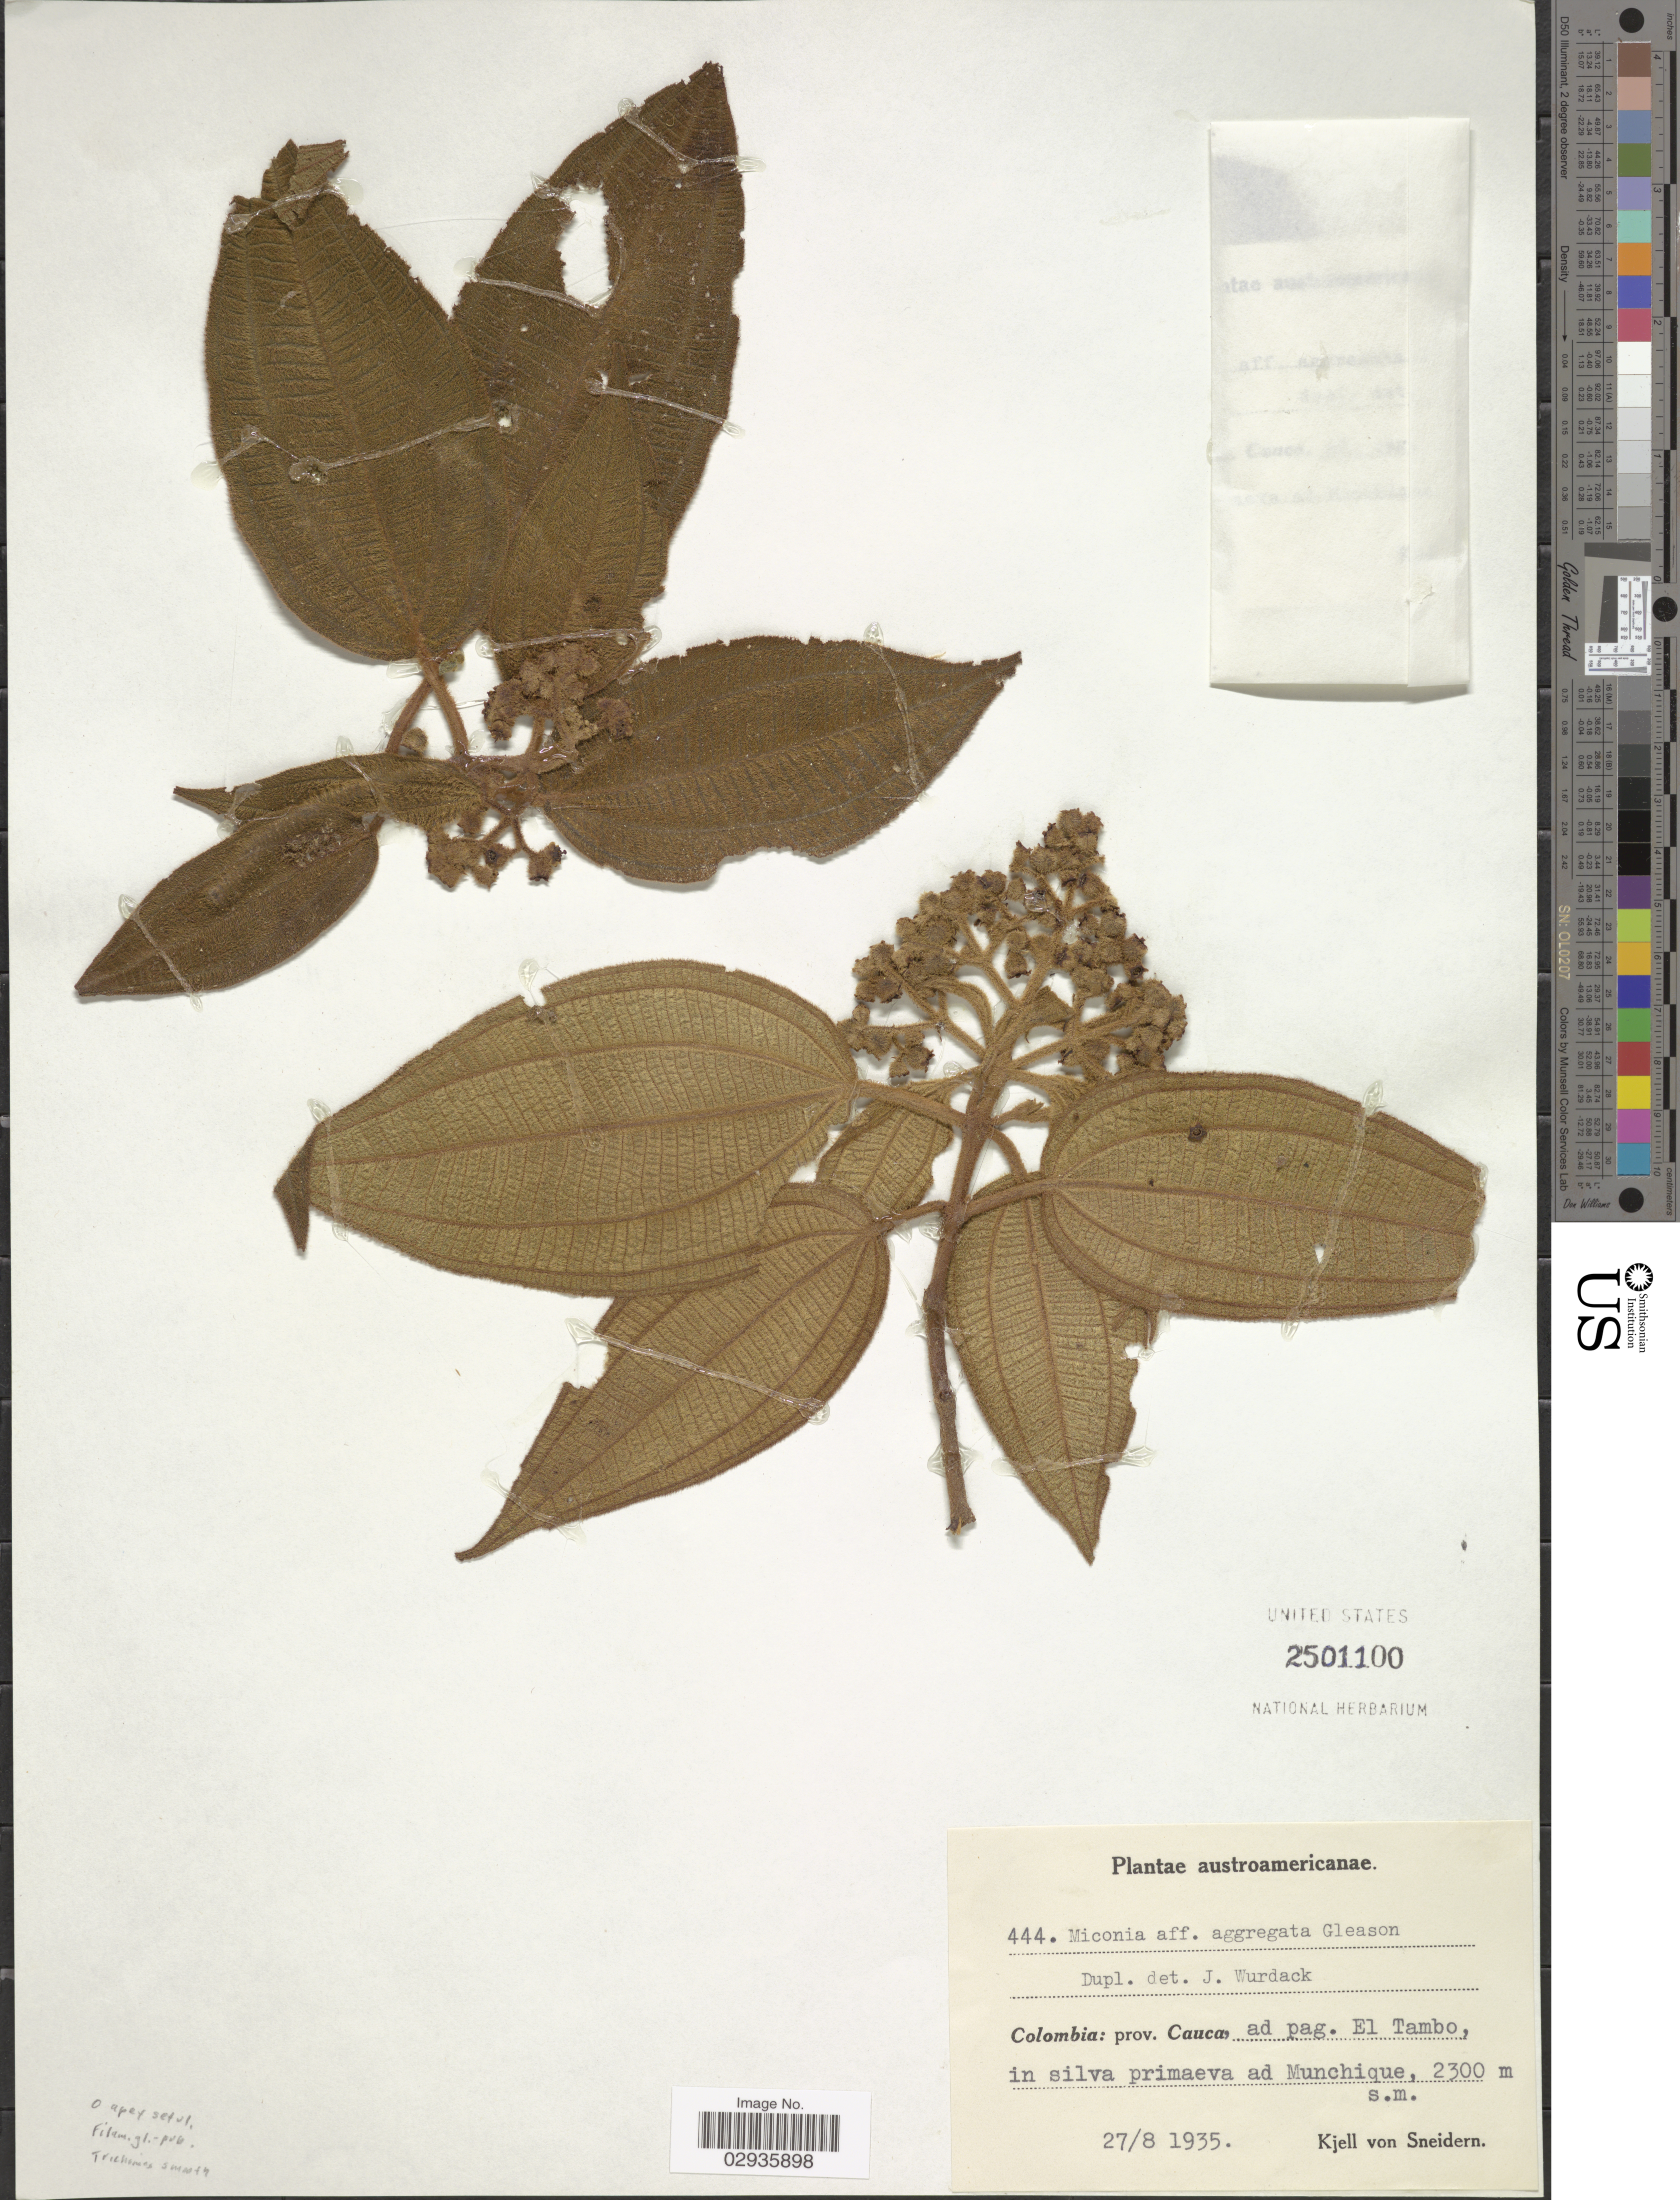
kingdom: Plantae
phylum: Tracheophyta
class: Magnoliopsida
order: Myrtales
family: Melastomataceae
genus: Miconia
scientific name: Miconia aggregata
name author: Gleason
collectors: K. von Sneidern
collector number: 444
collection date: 1935-08-27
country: Colombia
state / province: Cauca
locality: Ad pag. El Tambo, in silva primaeva ad Munchique.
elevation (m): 2300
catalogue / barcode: US 2501100